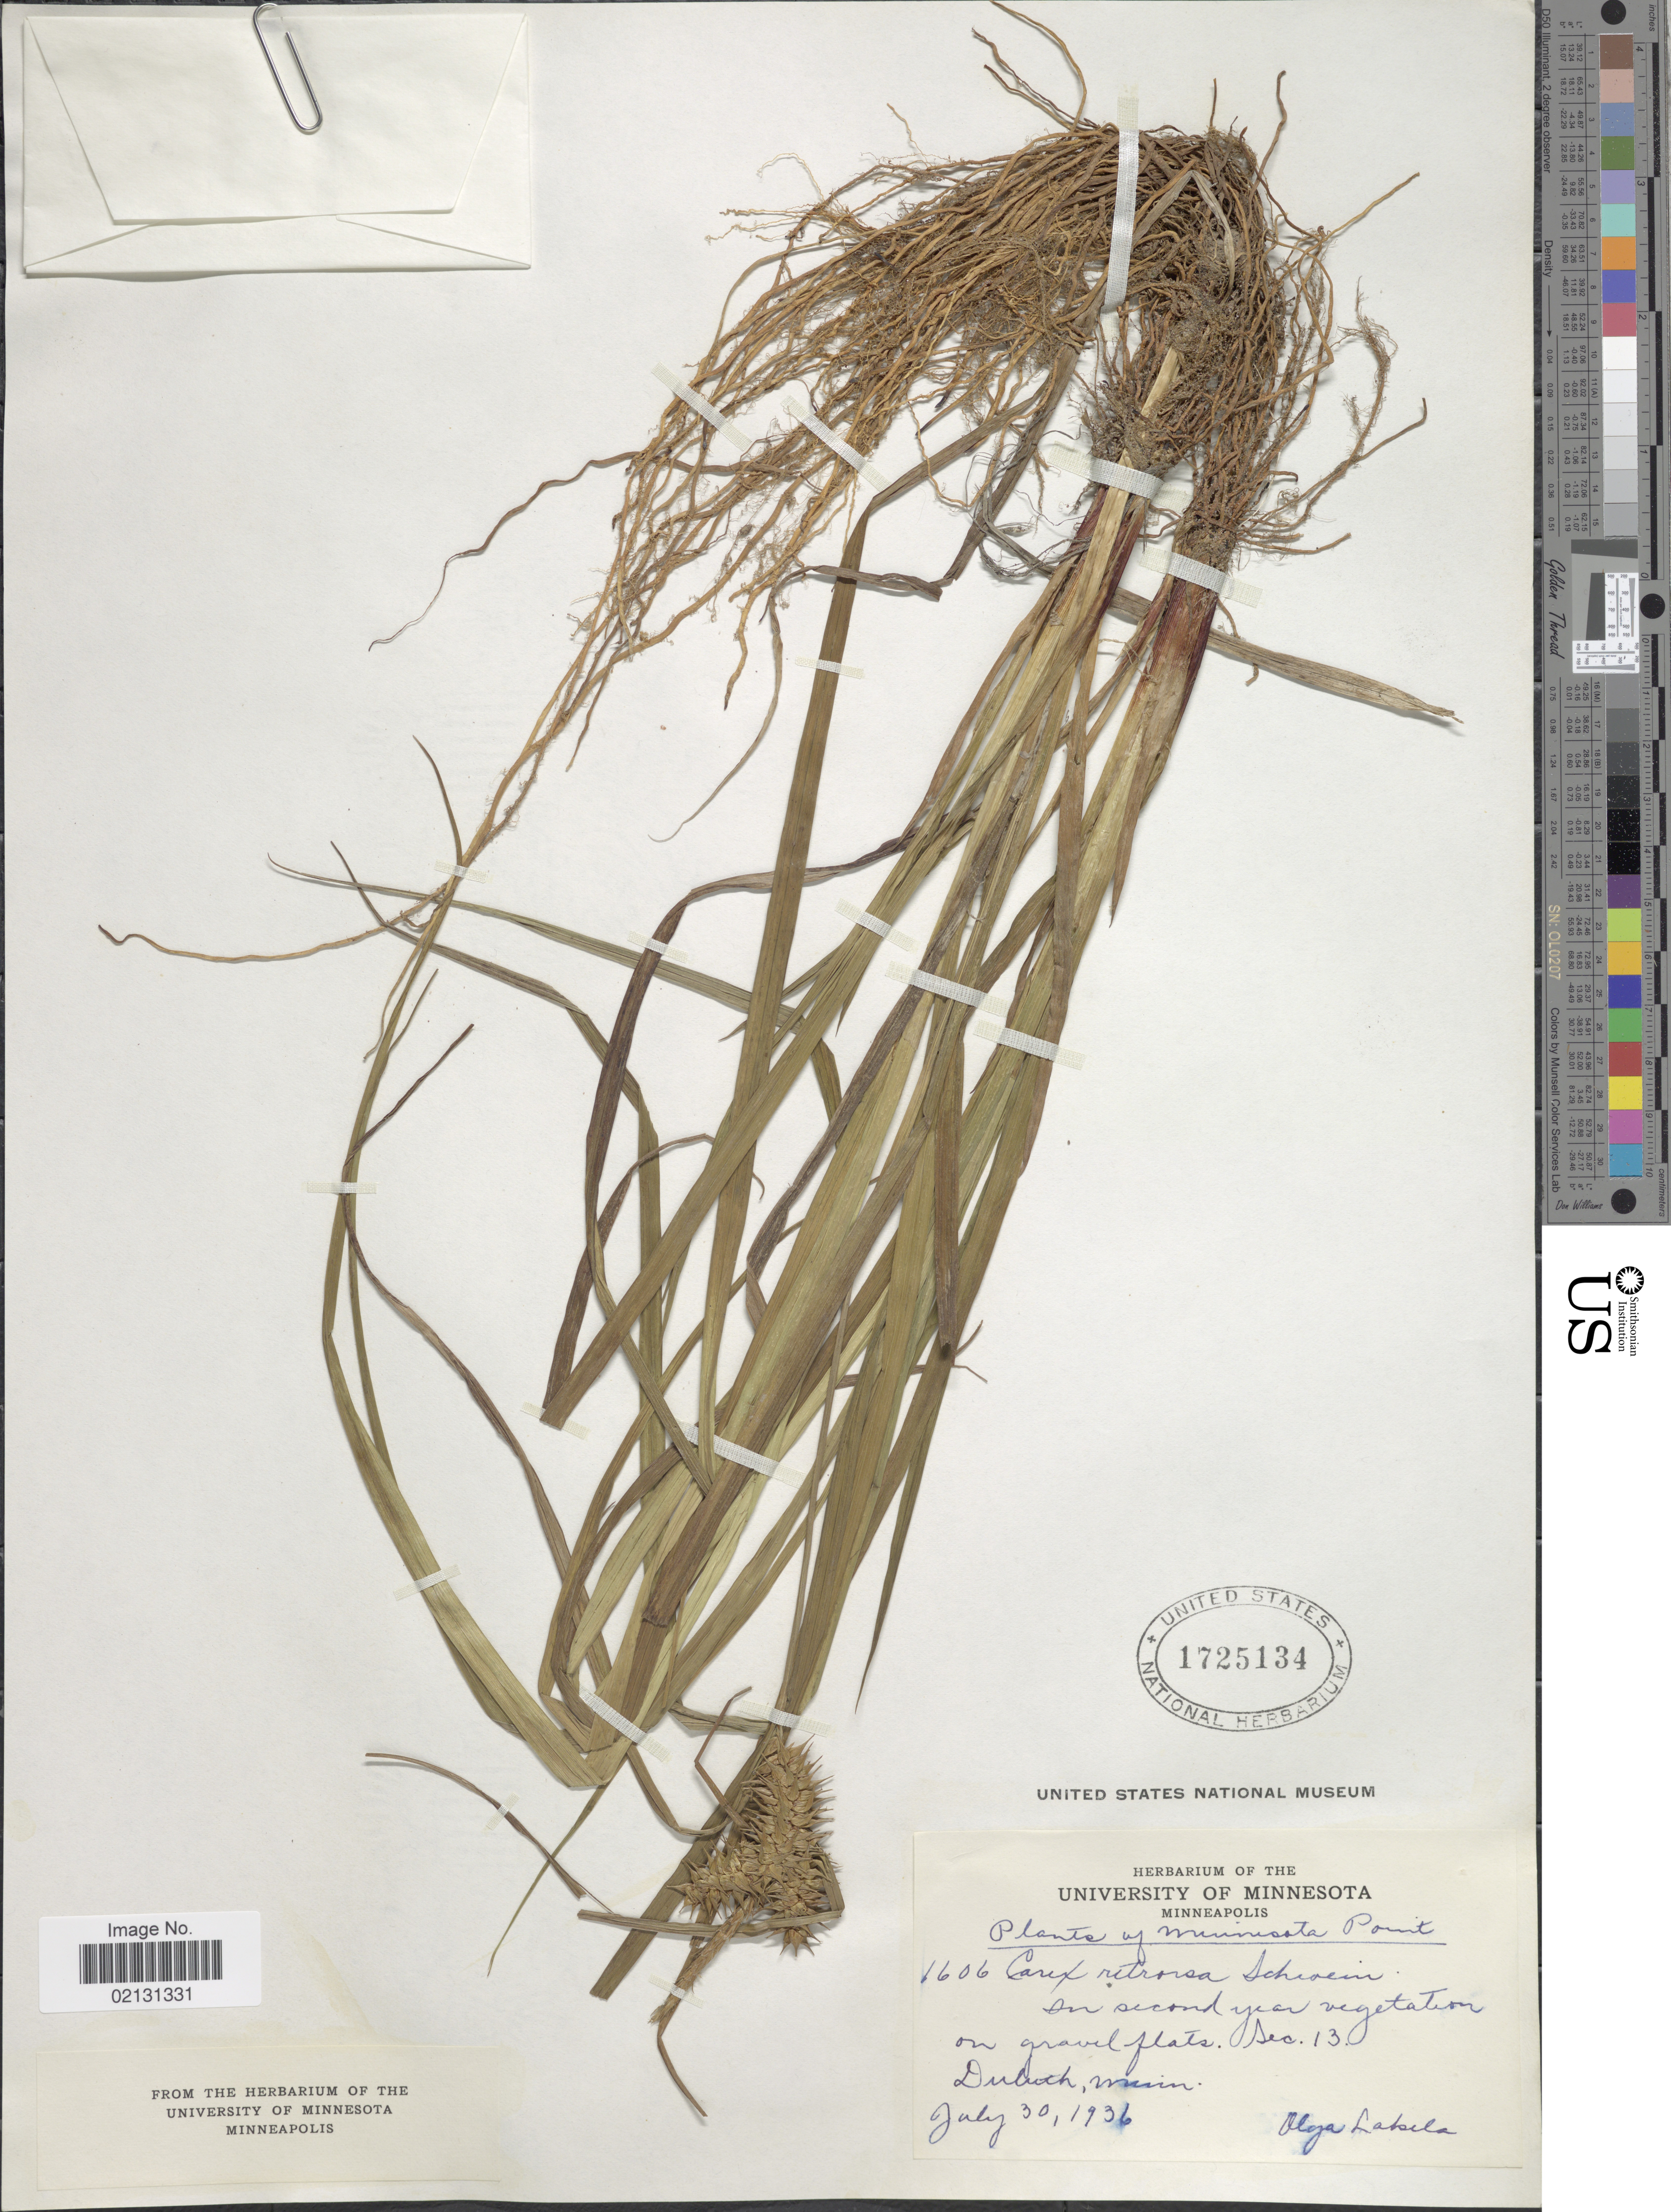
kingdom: Plantae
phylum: Tracheophyta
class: Liliopsida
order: Poales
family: Cyperaceae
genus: Carex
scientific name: Carex retrorsa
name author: Schwein.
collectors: O. K. Lakela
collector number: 1606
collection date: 1936-07-30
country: United States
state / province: Minnesota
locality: In second year vegetation on gravel flats Sec. 13 , Duluth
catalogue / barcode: US 1725134